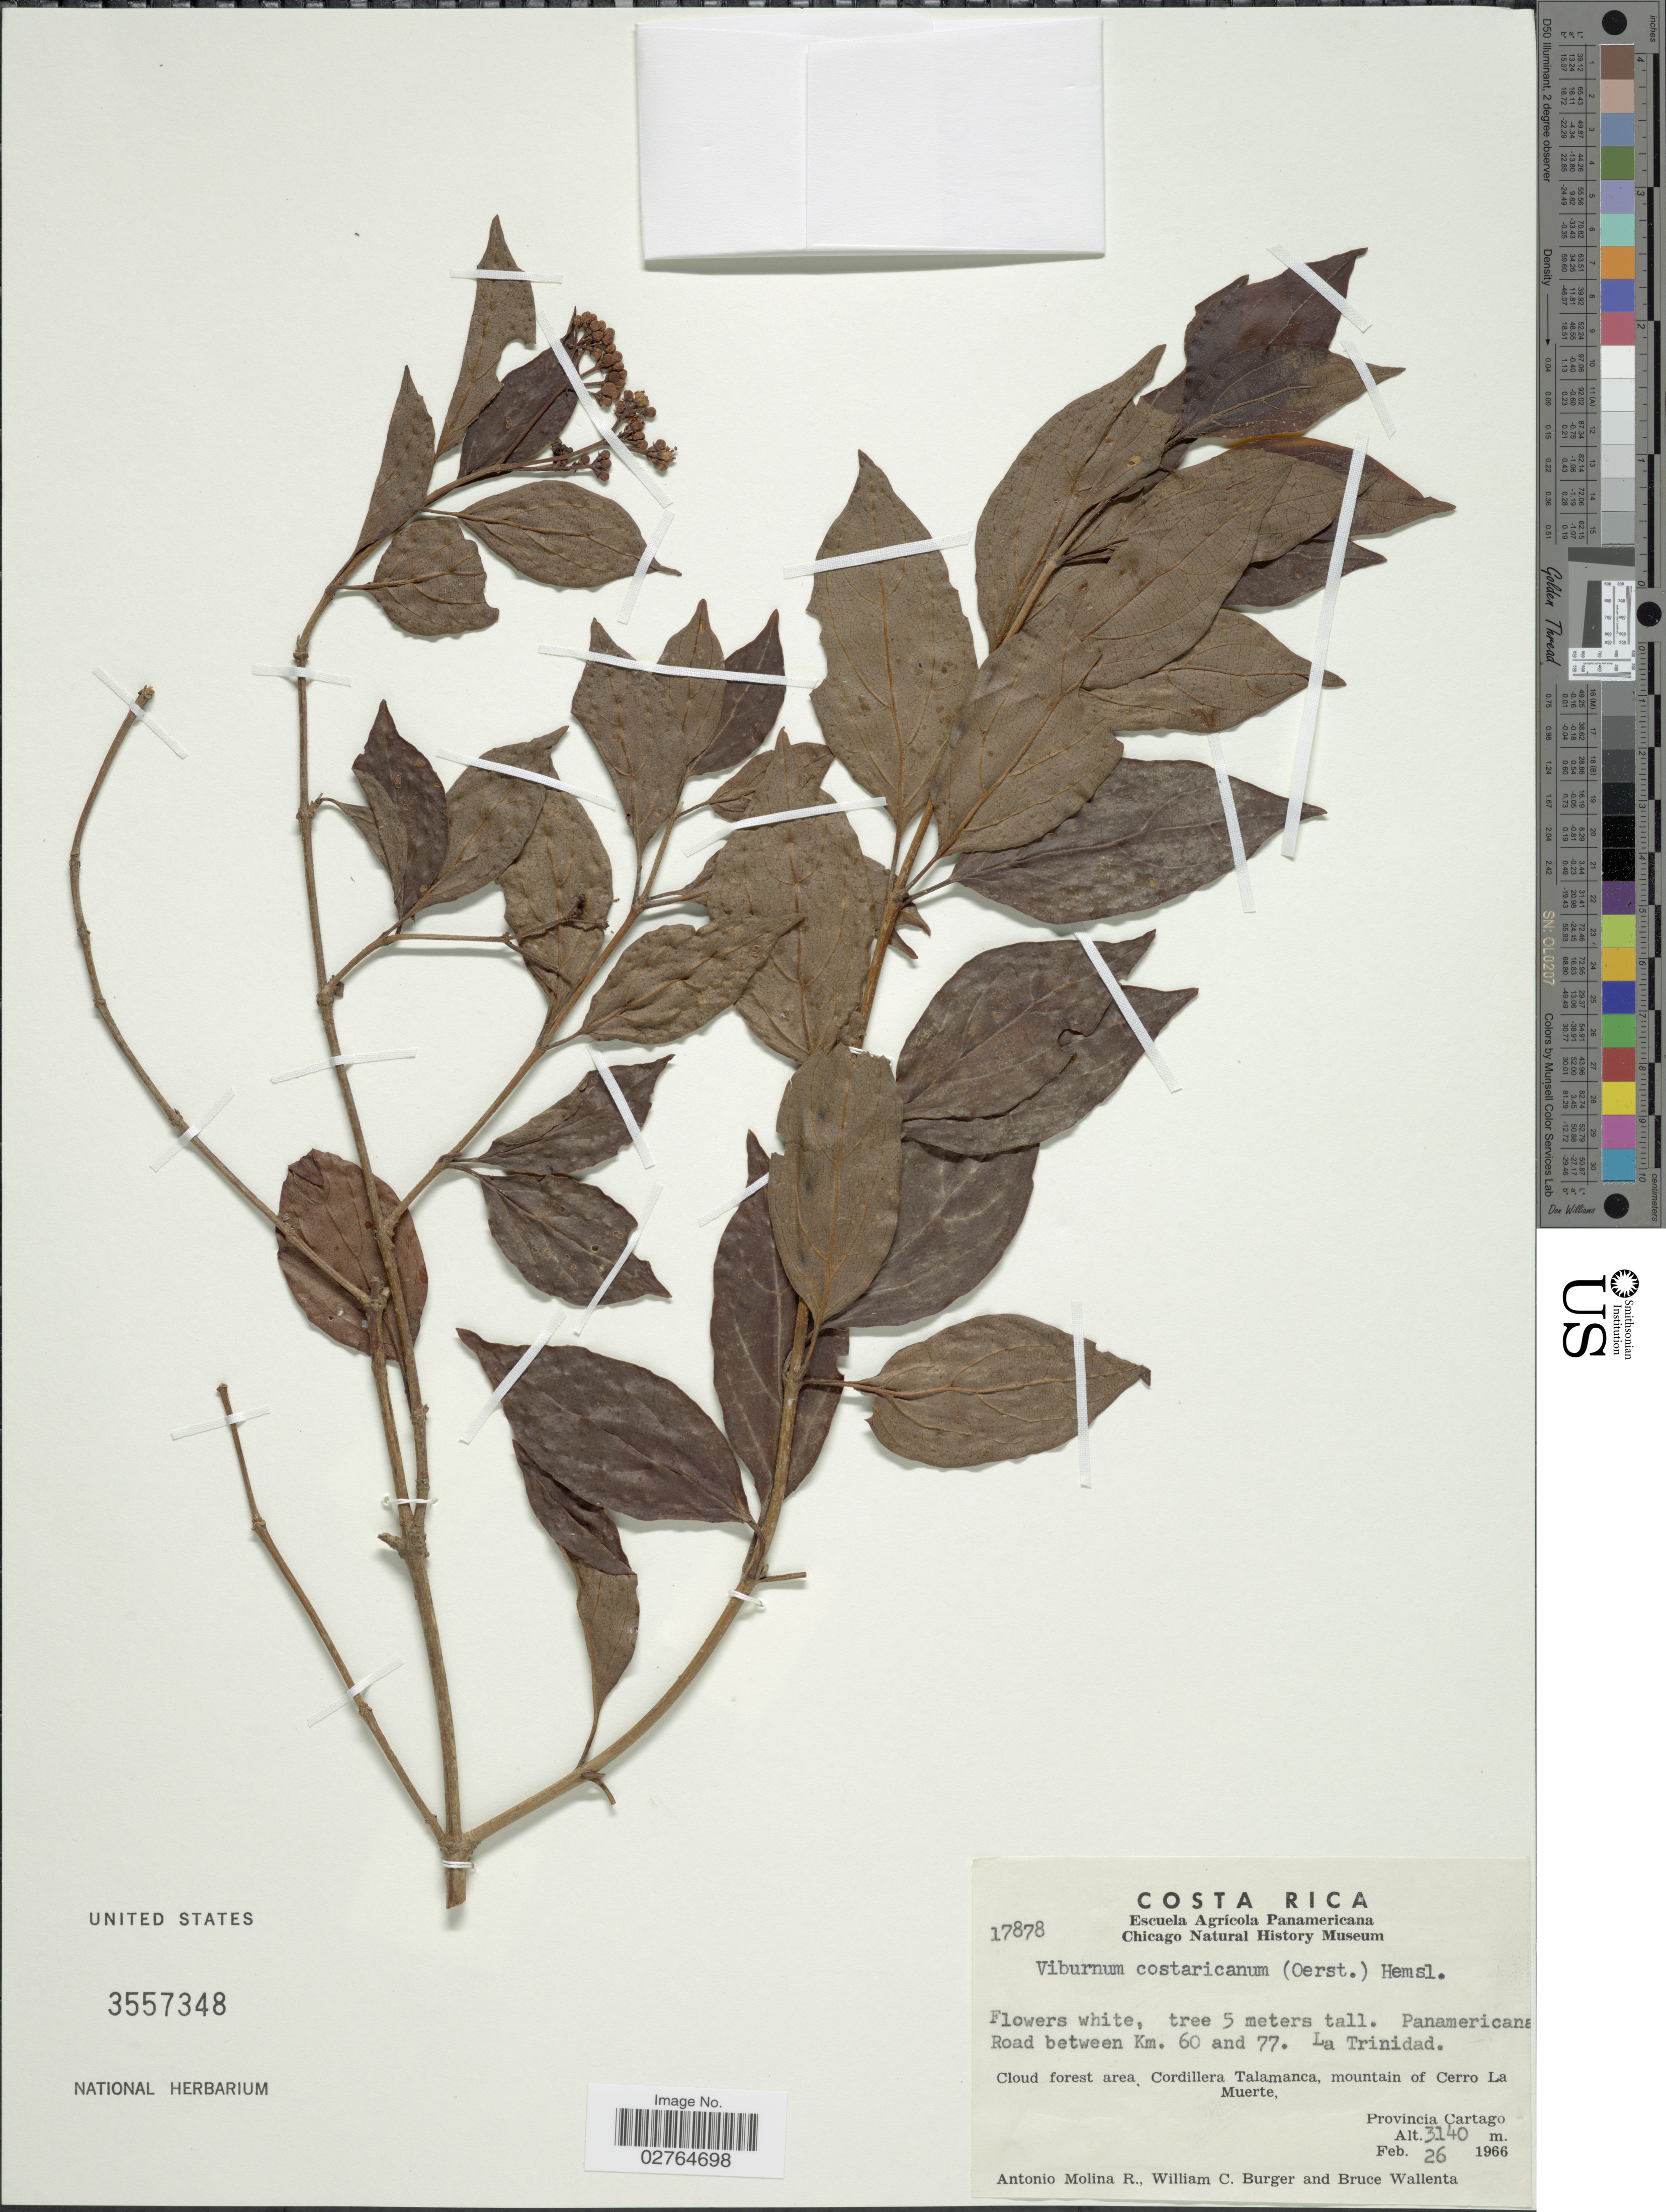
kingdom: Plantae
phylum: Tracheophyta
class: Magnoliopsida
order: Dipsacales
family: Viburnaceae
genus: Viburnum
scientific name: Viburnum costaricanum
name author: (Oerst.) Hemsl.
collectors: A. Molina R., W. Burger & B. Wallenta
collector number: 17878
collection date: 1966-02-26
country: Costa Rica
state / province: Cartago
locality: Panamericana Road between Km. 60 and 77. La Trinidad. Cloud forest area Cordillera Talamanca, mountain of Cerro La Muerte.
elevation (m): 3140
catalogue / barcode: US 3557348